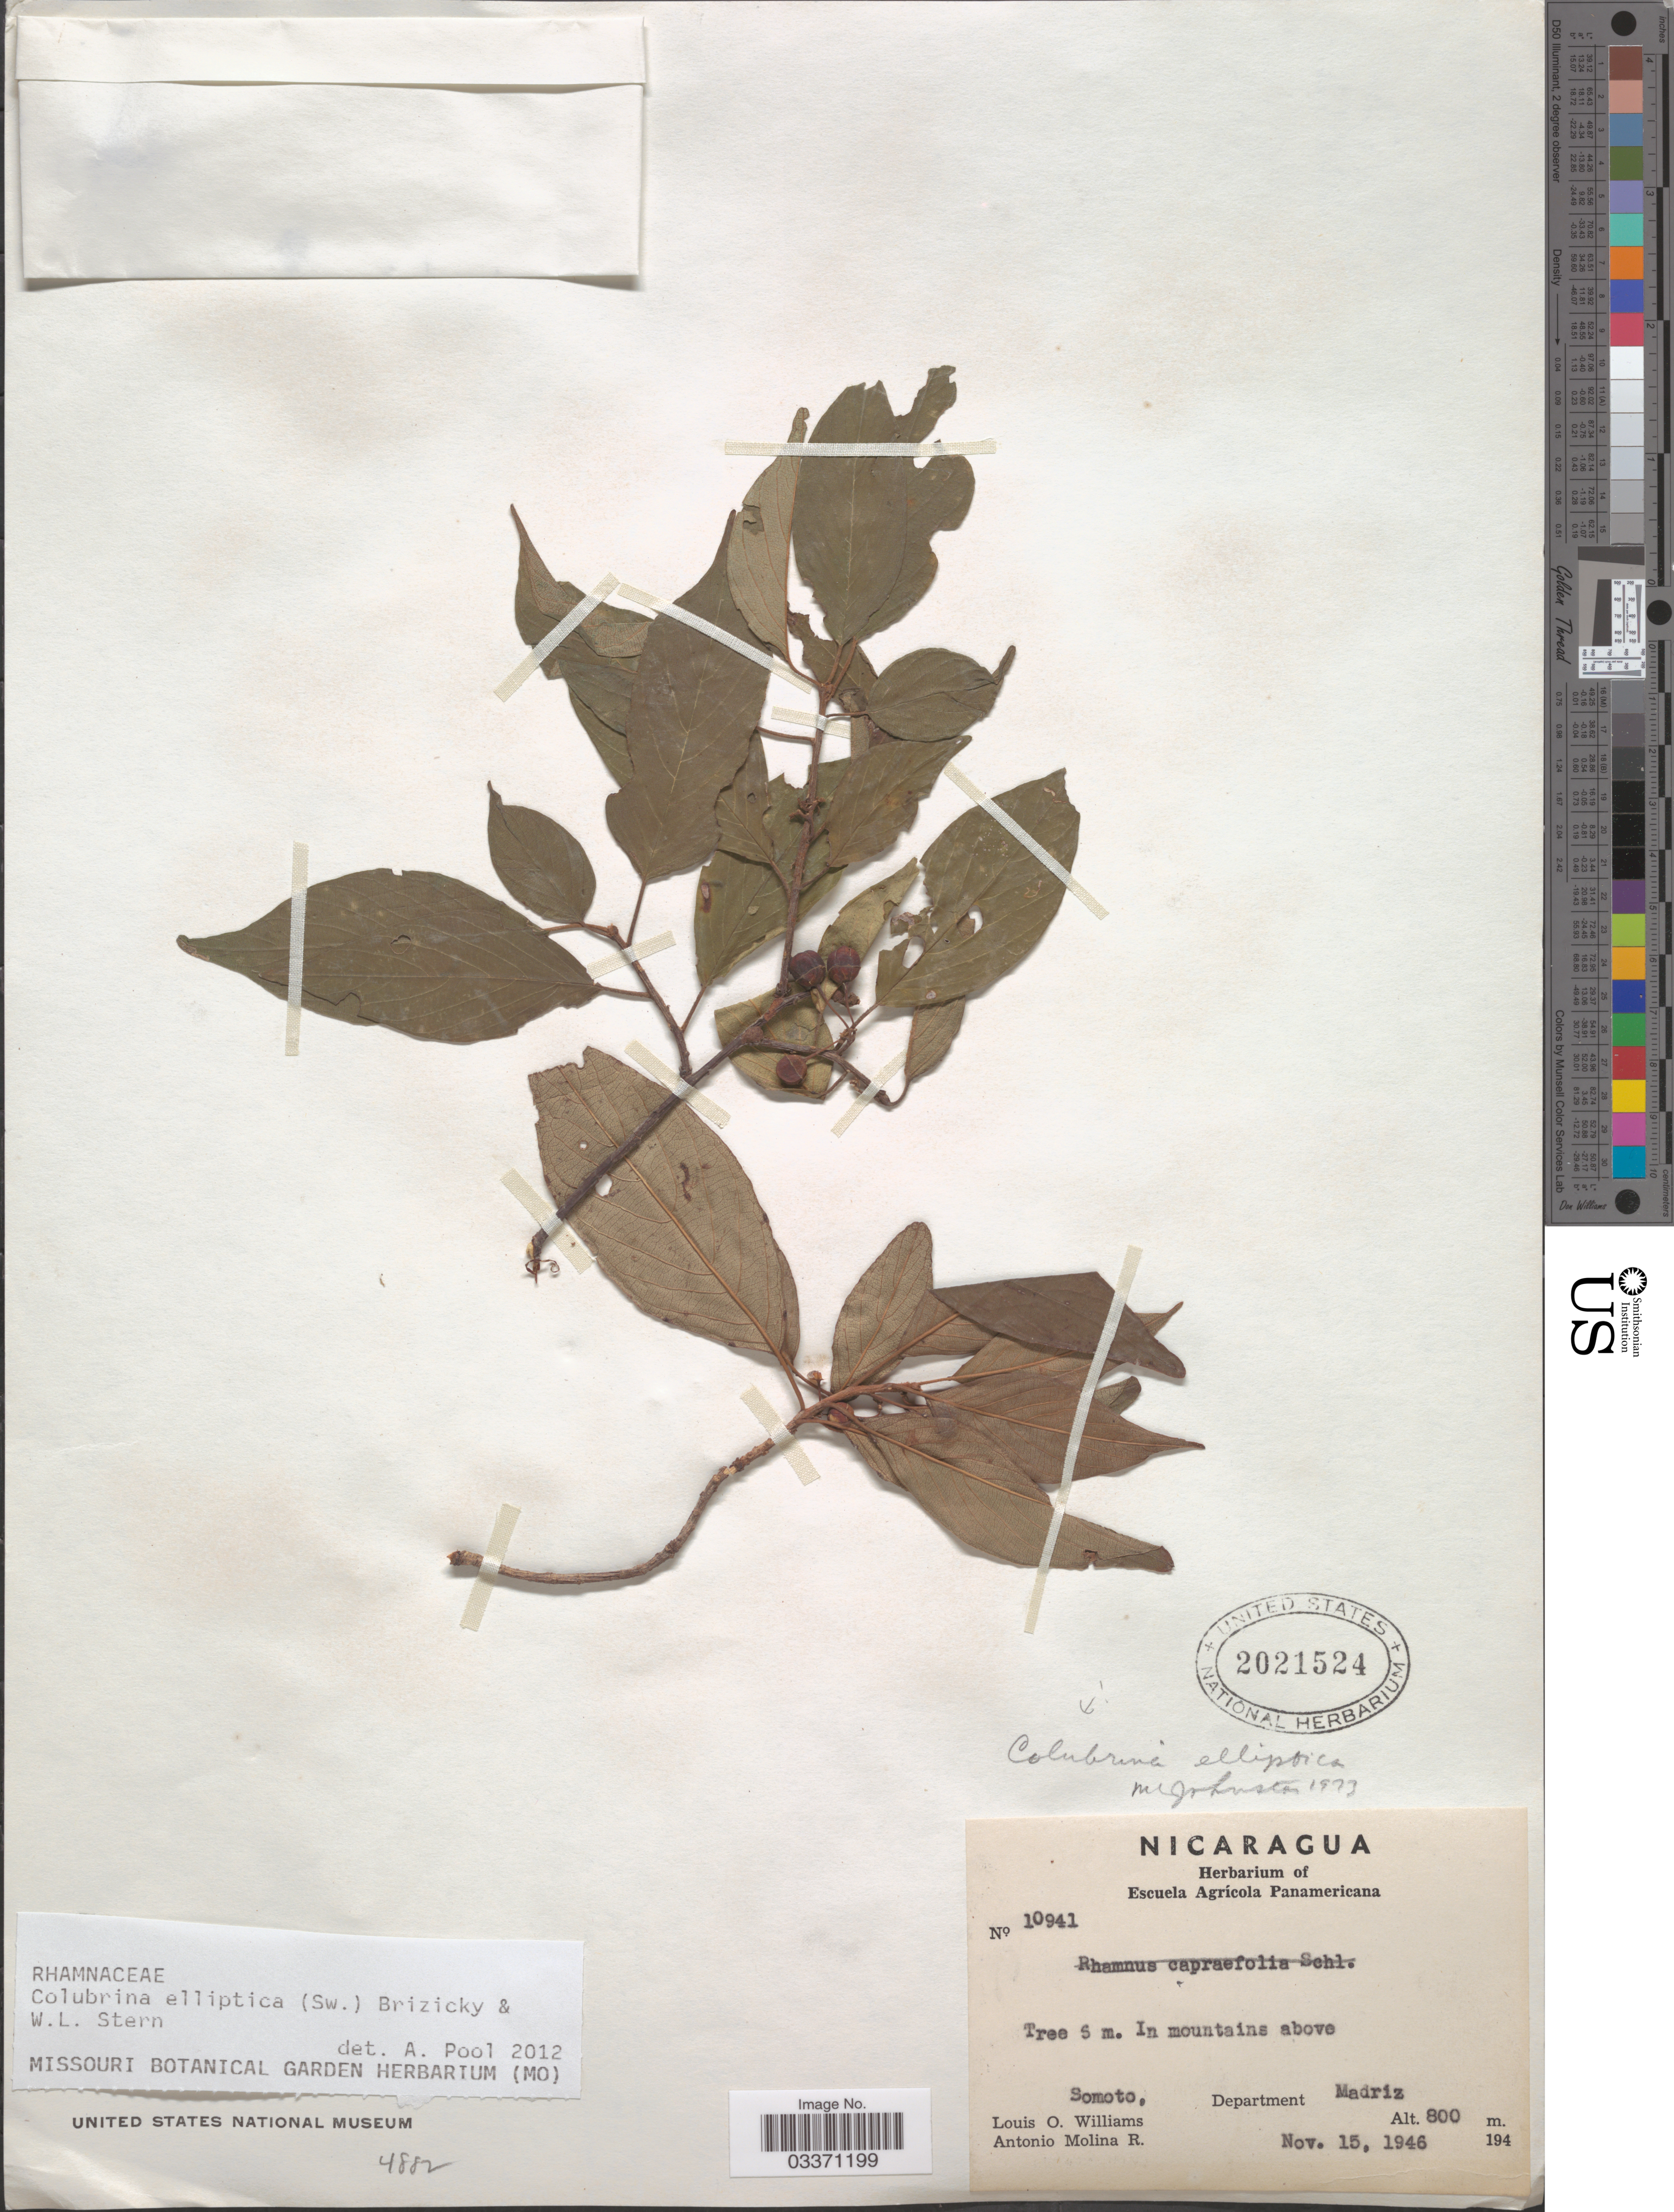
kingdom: Plantae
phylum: Tracheophyta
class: Magnoliopsida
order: Rosales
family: Rhamnaceae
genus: Colubrina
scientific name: Colubrina elliptica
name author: (Sw.) Brizicky & W.L. Stern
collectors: L. O. Williams & A. Molina R.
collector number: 10941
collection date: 1946-11-15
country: Nicaragua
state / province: Madriz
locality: In mountains above Somoto, Department Madriz.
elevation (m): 800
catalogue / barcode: US 2021524